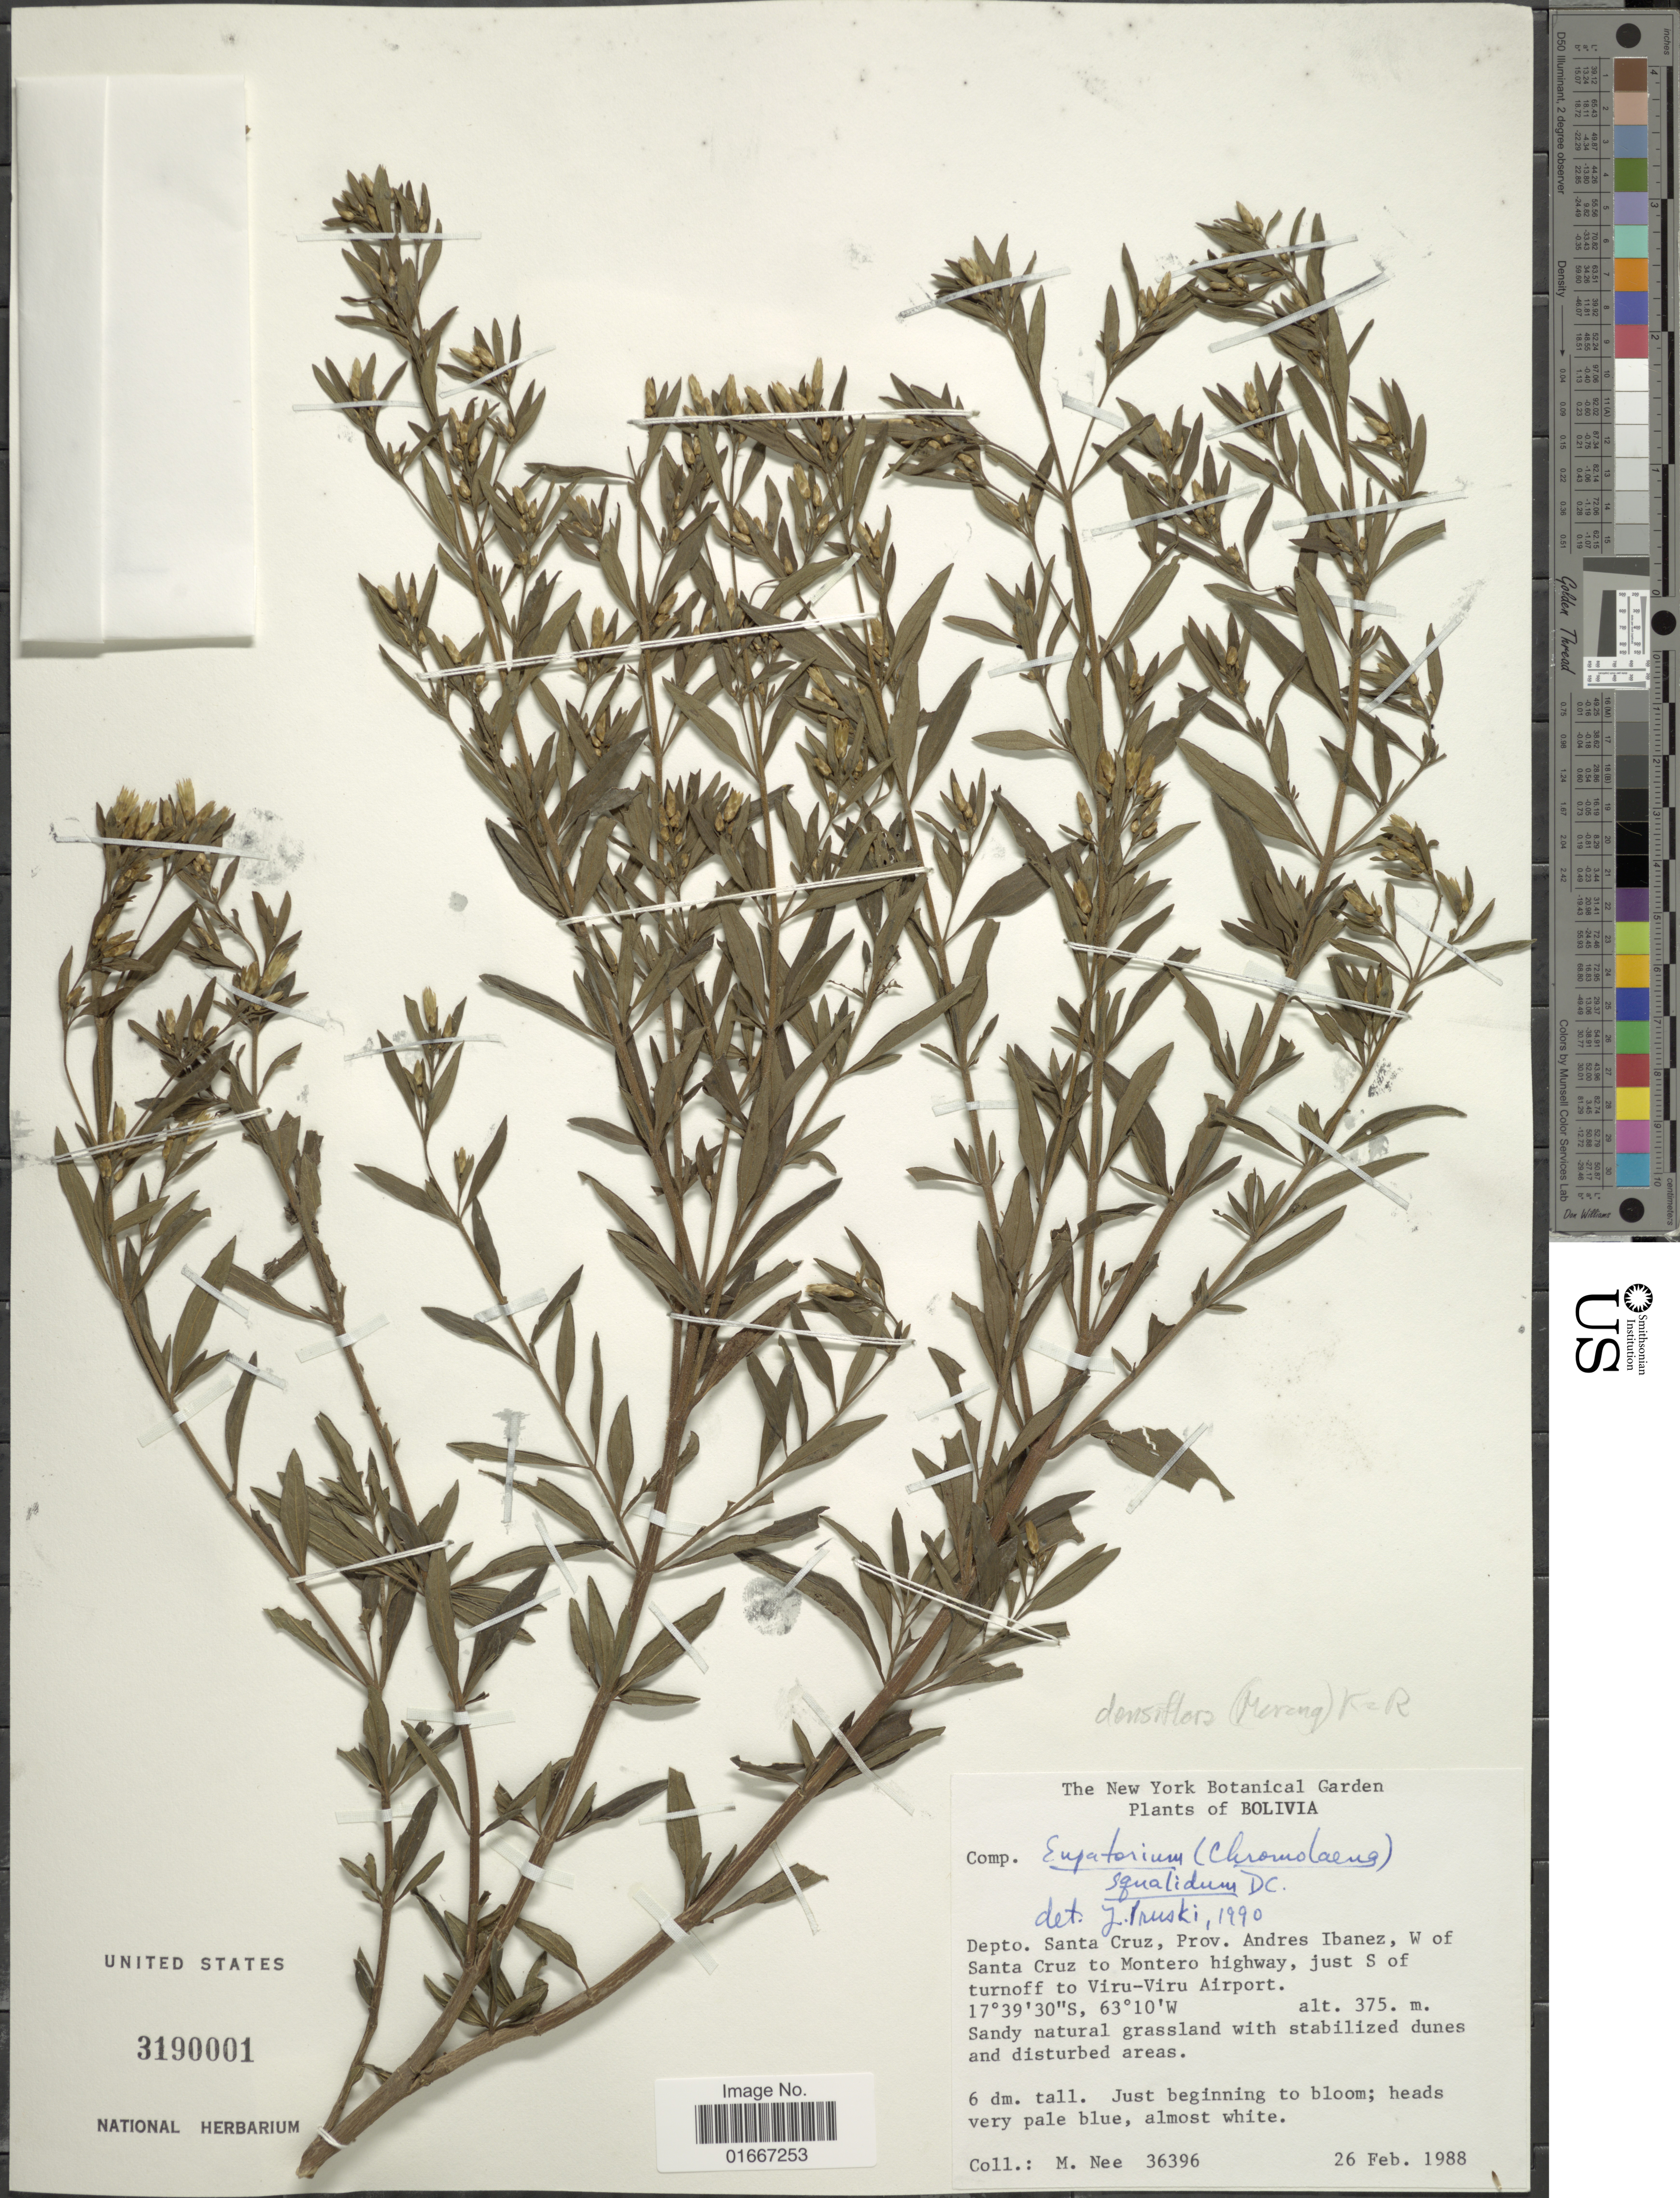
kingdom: Plantae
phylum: Tracheophyta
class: Magnoliopsida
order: Asterales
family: Asteraceae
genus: Chromolaena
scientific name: Chromolaena densiflora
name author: (Morong) R.M. King & H. Rob.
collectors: M. Nee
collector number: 36396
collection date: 1988-02-26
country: Bolivia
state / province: Santa Cruz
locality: Prov. Andres Ibanez, W of Santa Cruz to Montero highway, just S of turnoff to Viru-Viru Airport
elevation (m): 375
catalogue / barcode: US 3190001